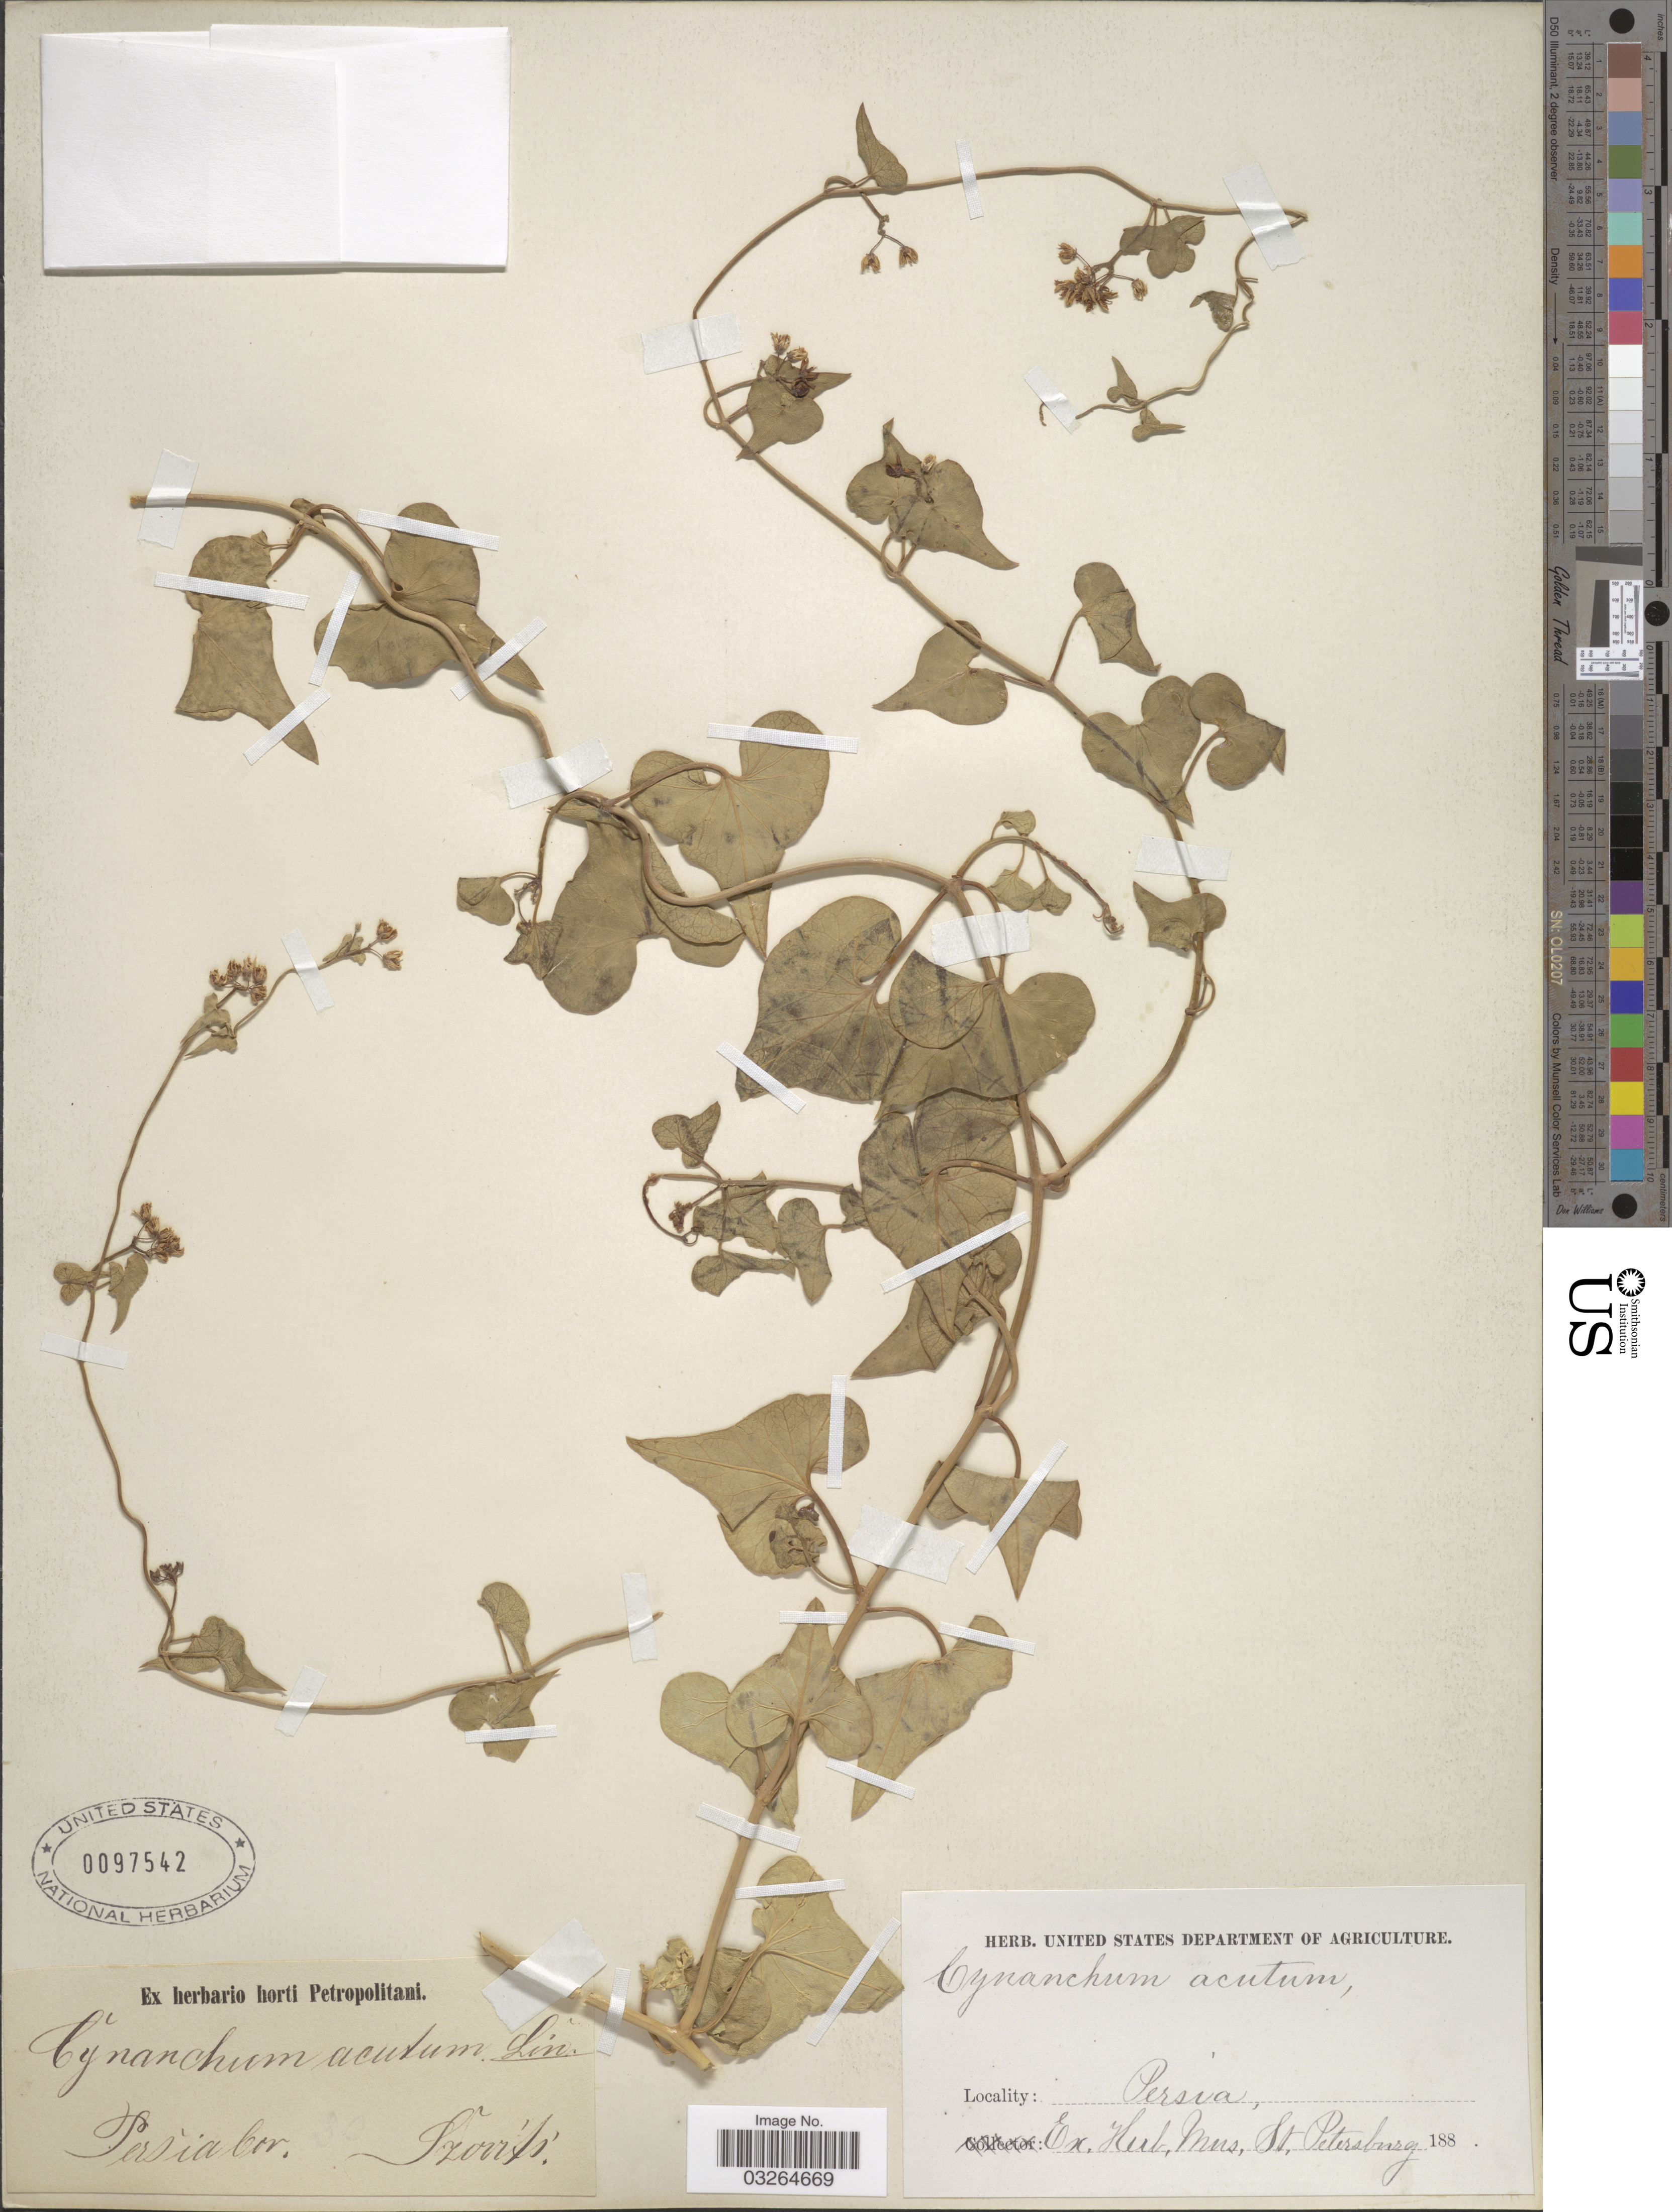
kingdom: Plantae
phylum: Tracheophyta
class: Magnoliopsida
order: Gentianales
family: Apocynaceae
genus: Cynanchum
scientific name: Cynanchum acutum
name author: L.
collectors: Szovits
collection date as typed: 188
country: Iran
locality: Persia bor.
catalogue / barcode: US 97542